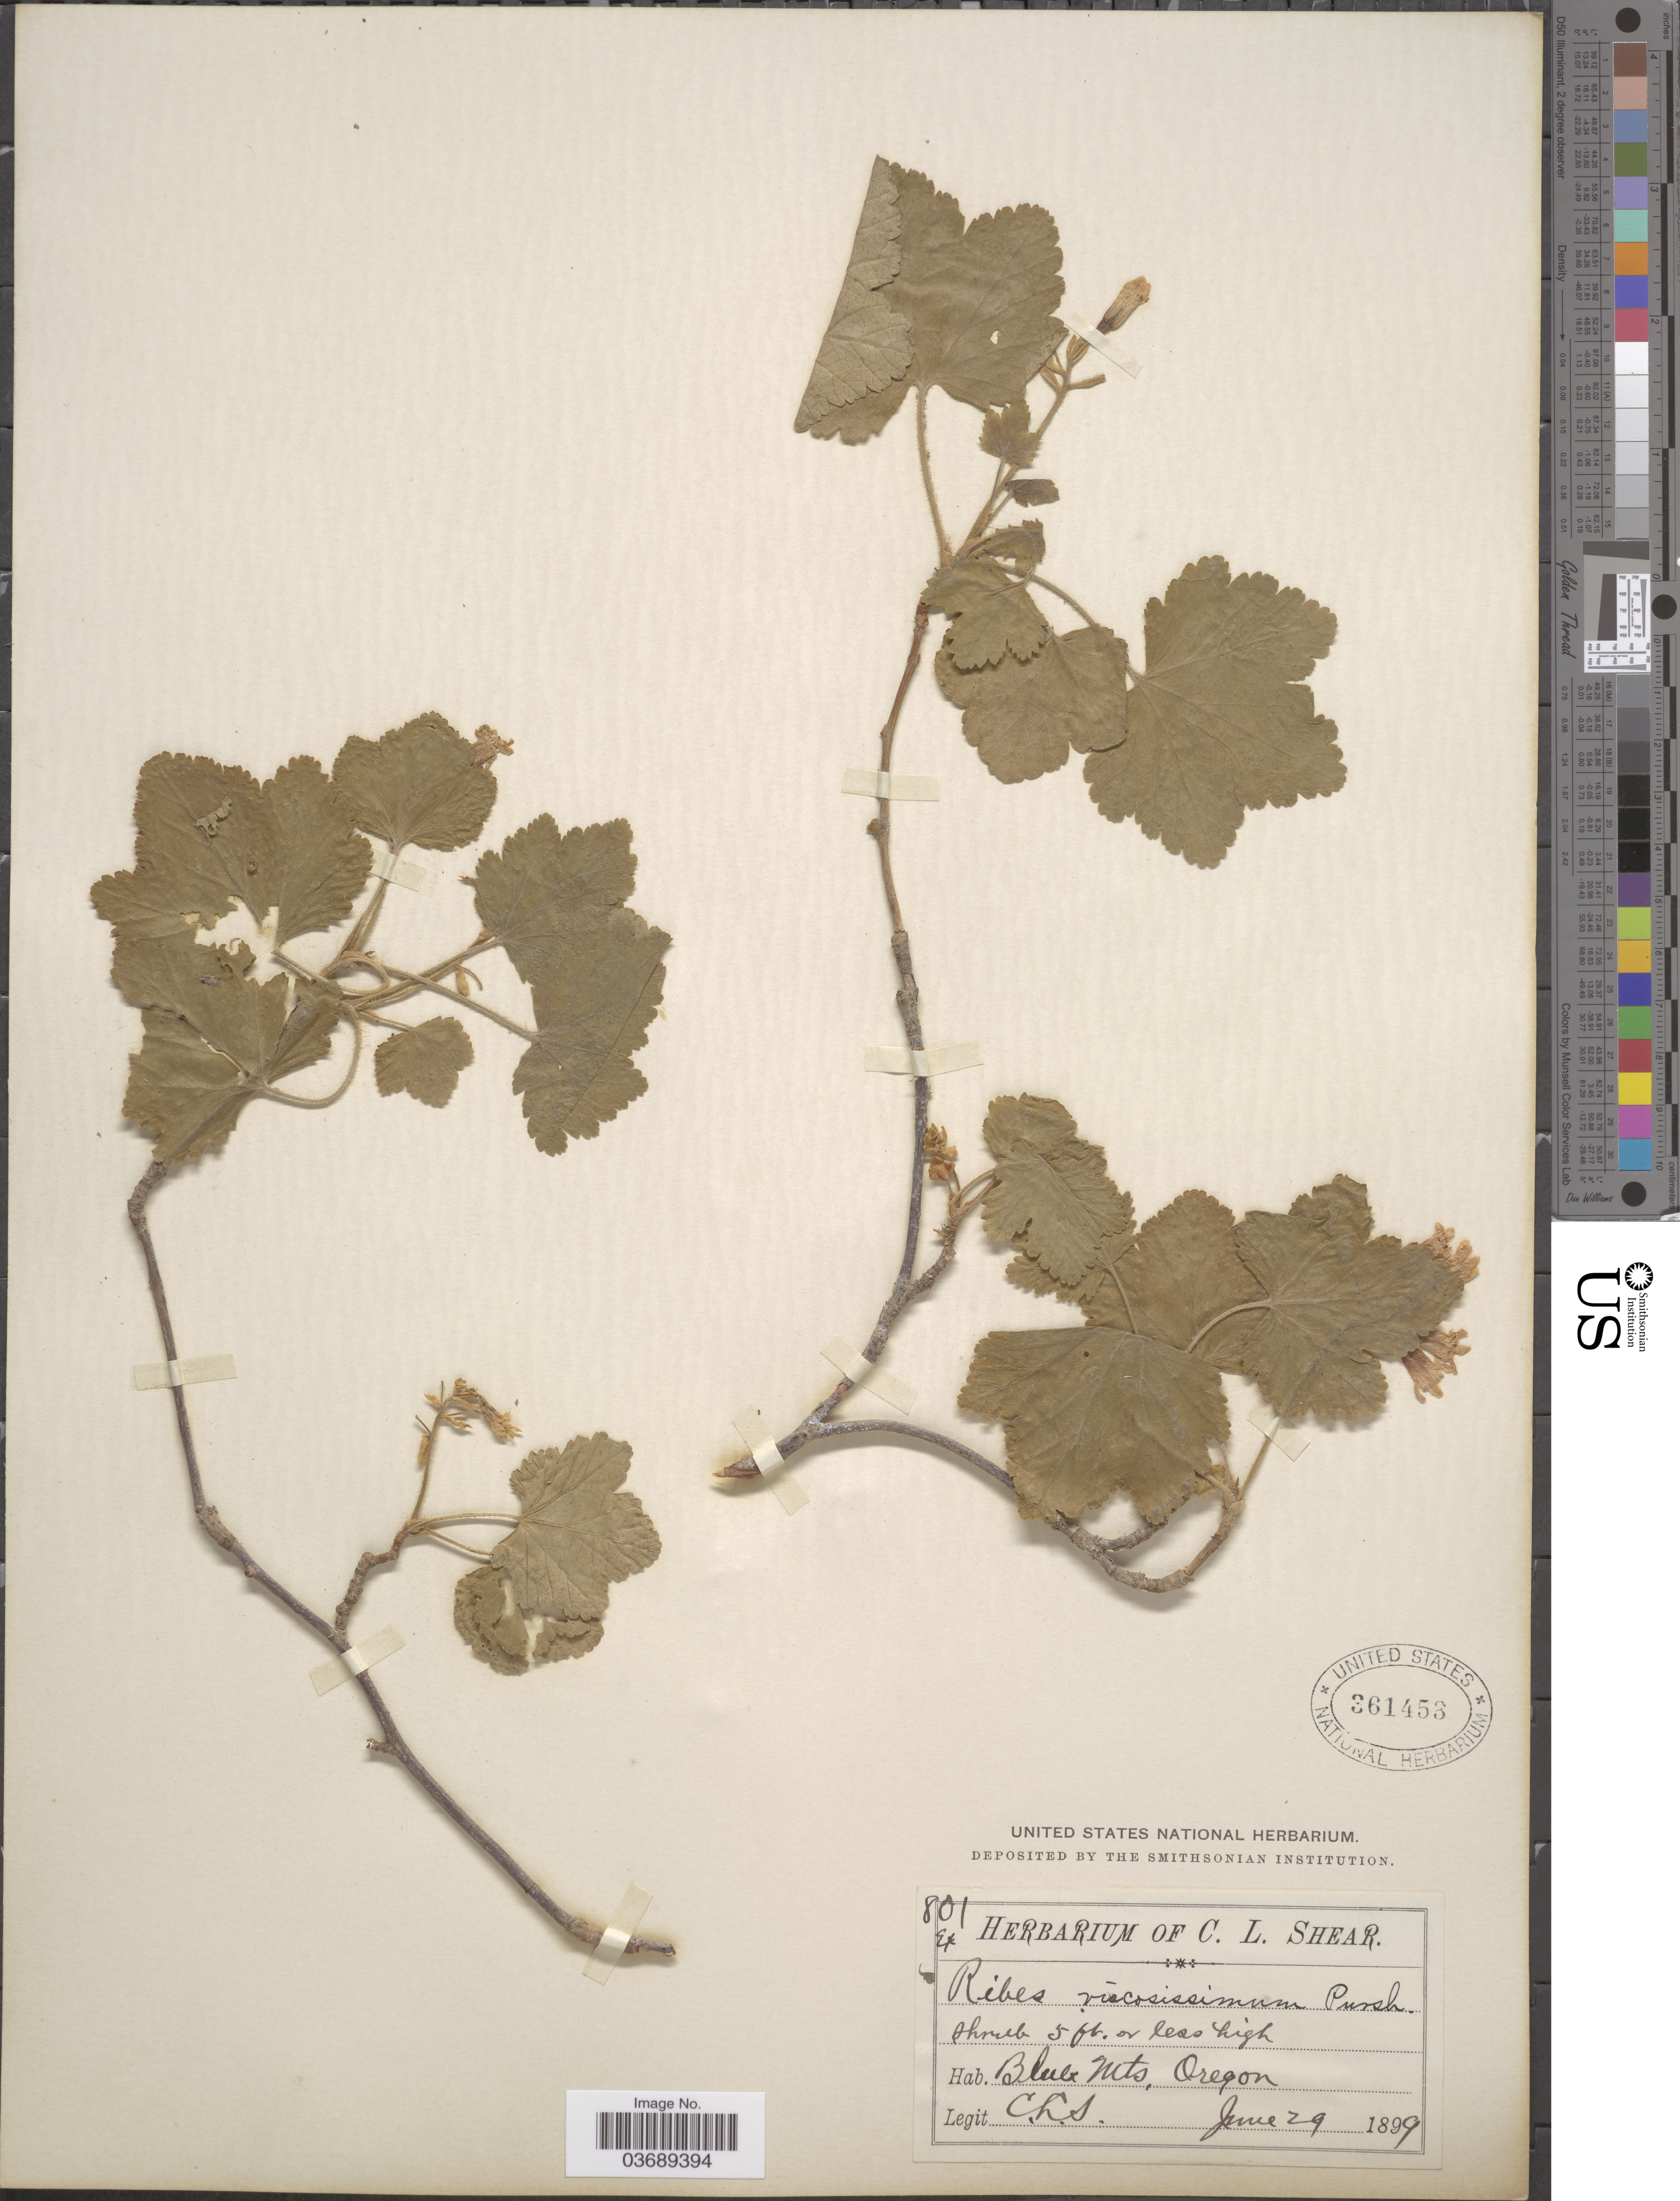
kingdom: Plantae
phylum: Tracheophyta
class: Magnoliopsida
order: Saxifragales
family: Grossulariaceae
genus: Ribes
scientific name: Ribes viscosissimum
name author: Pursh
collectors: C. L. Shear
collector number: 801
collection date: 1899-06-29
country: United States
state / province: Oregon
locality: Blue Mts.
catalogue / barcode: US 361453